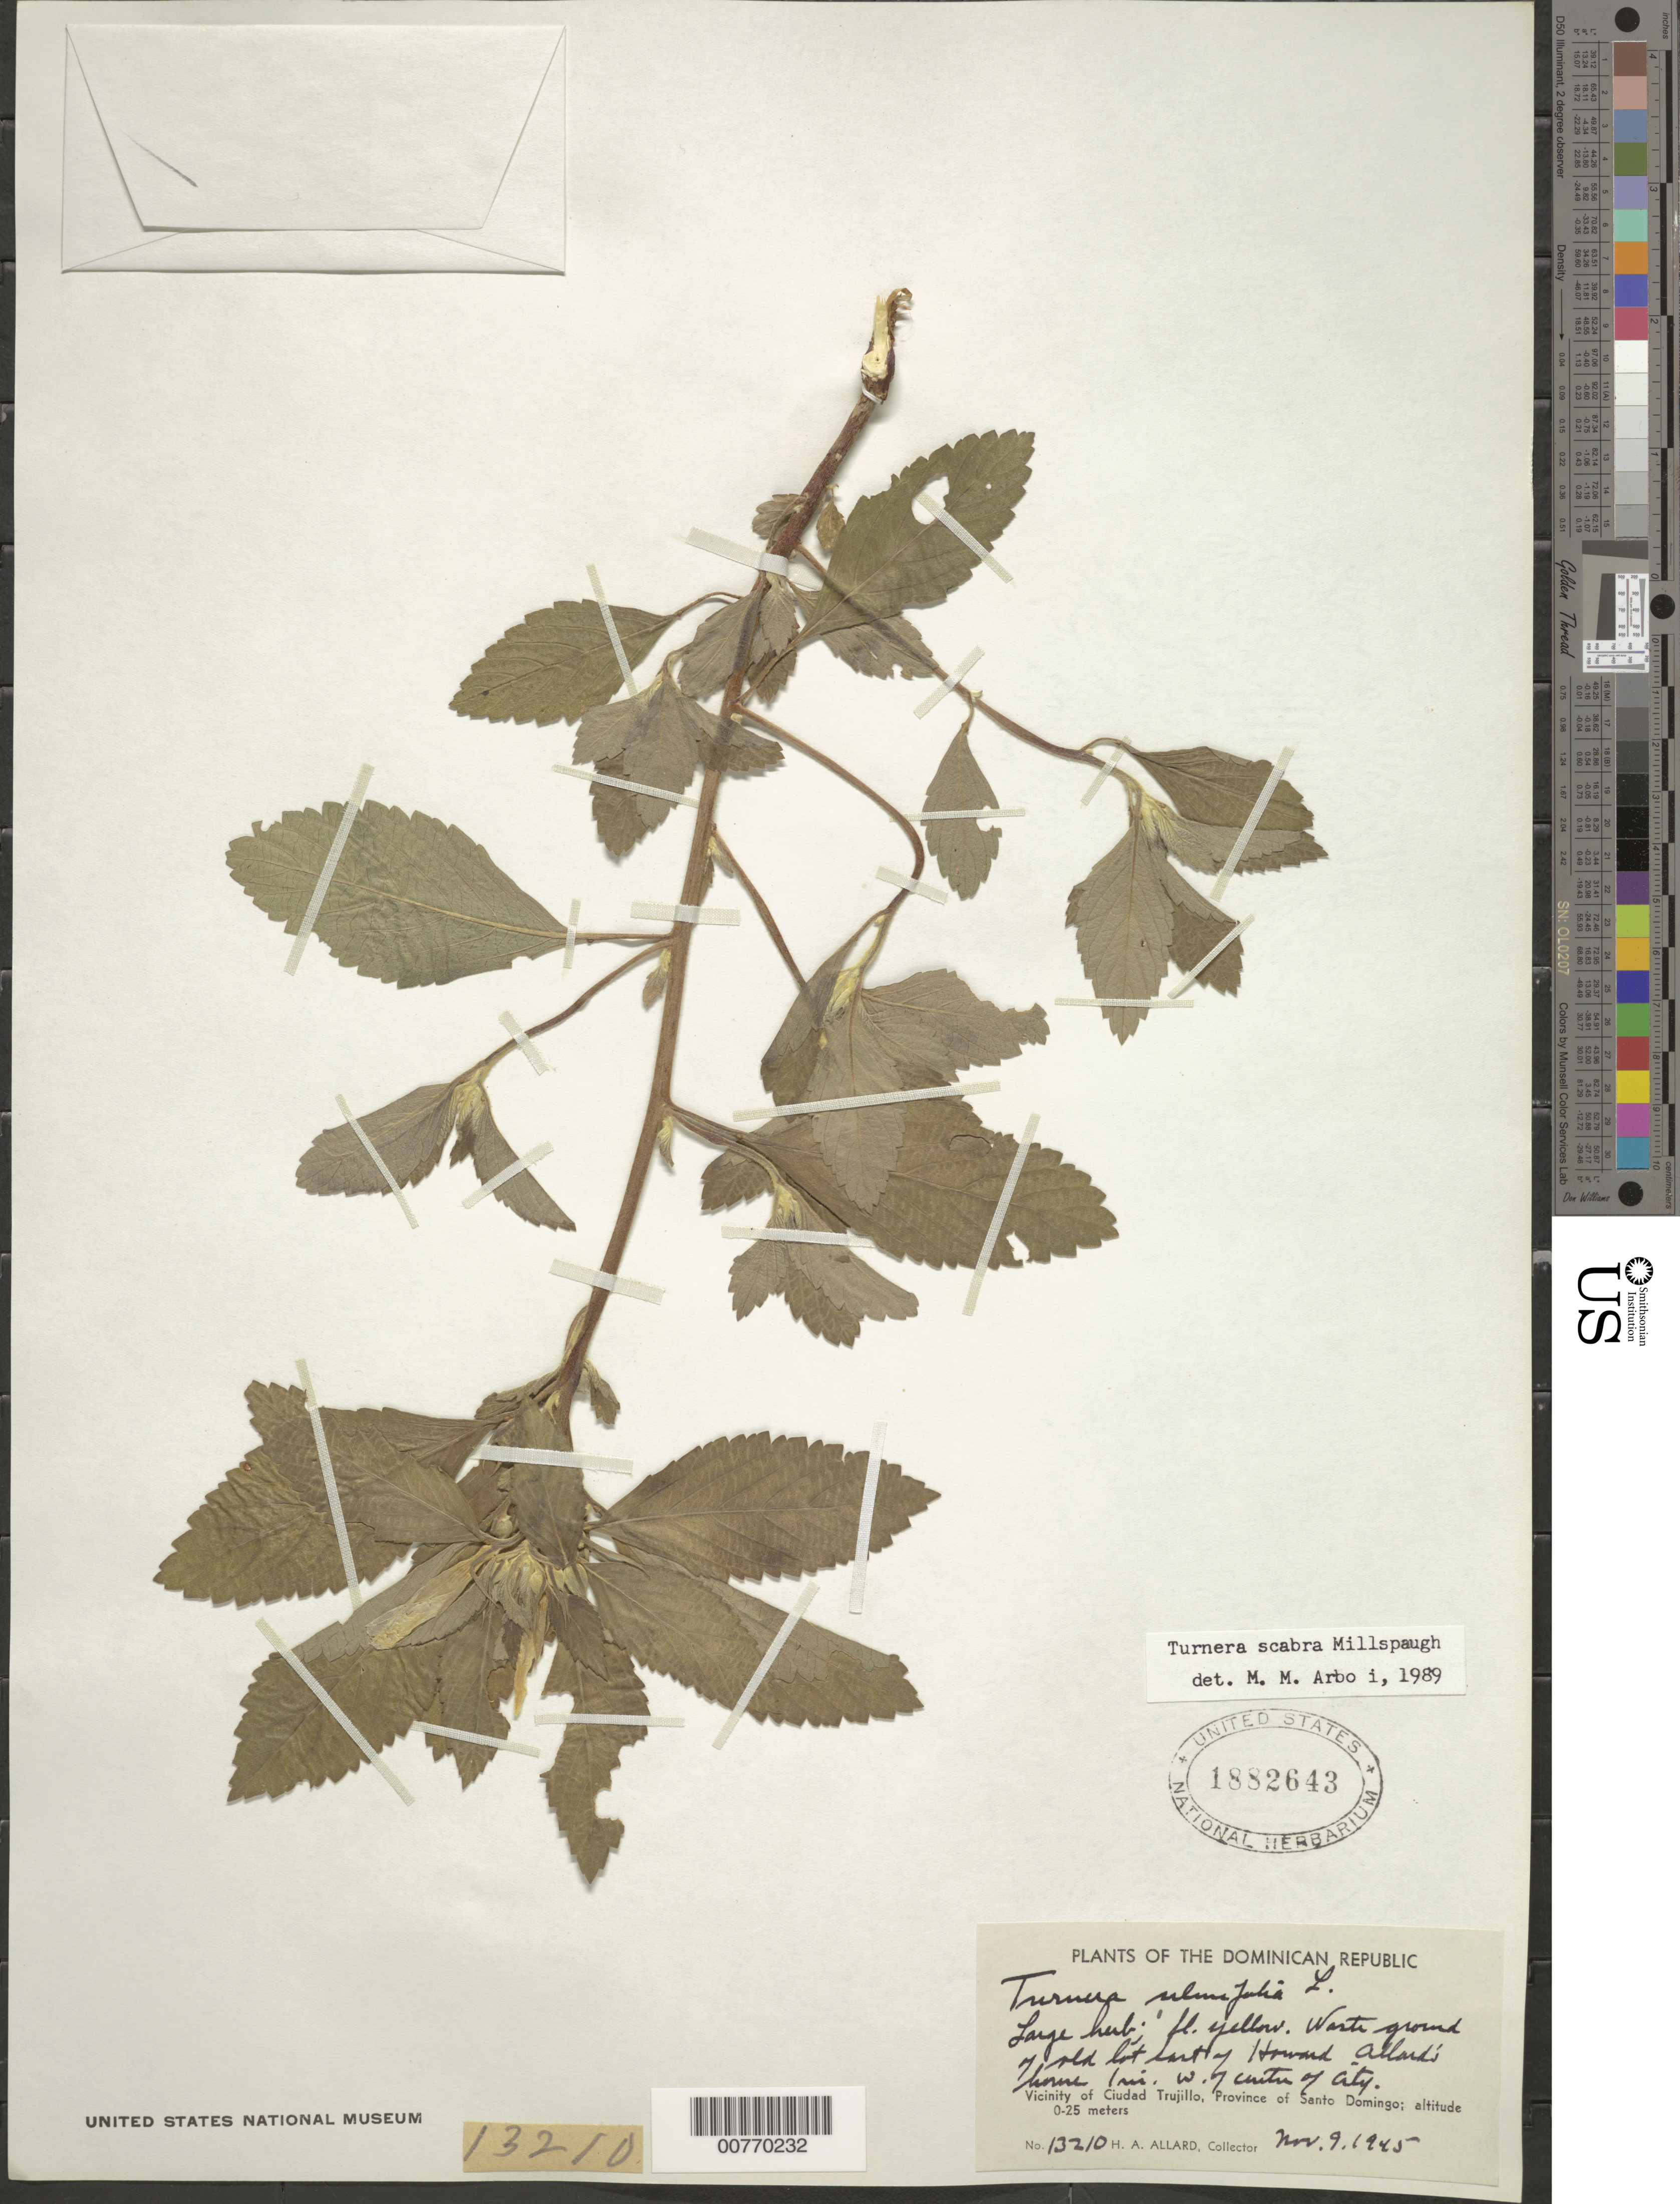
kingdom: Plantae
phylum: Tracheophyta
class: Magnoliopsida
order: Malpighiales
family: Turneraceae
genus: Turnera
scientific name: Turnera ulmifolia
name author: L.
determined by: Arbo, M. M.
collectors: H. A. Allard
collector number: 13210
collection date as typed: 09 Nov 1945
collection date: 1945-11-09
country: Dominican Republic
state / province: Santo Domingo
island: Hispaniola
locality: Vicinity of Ciudad Trujillo, east of Howard Allard's home, 1 mile west of center of city.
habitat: Waste ground of old lot.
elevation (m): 0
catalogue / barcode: US 1882643